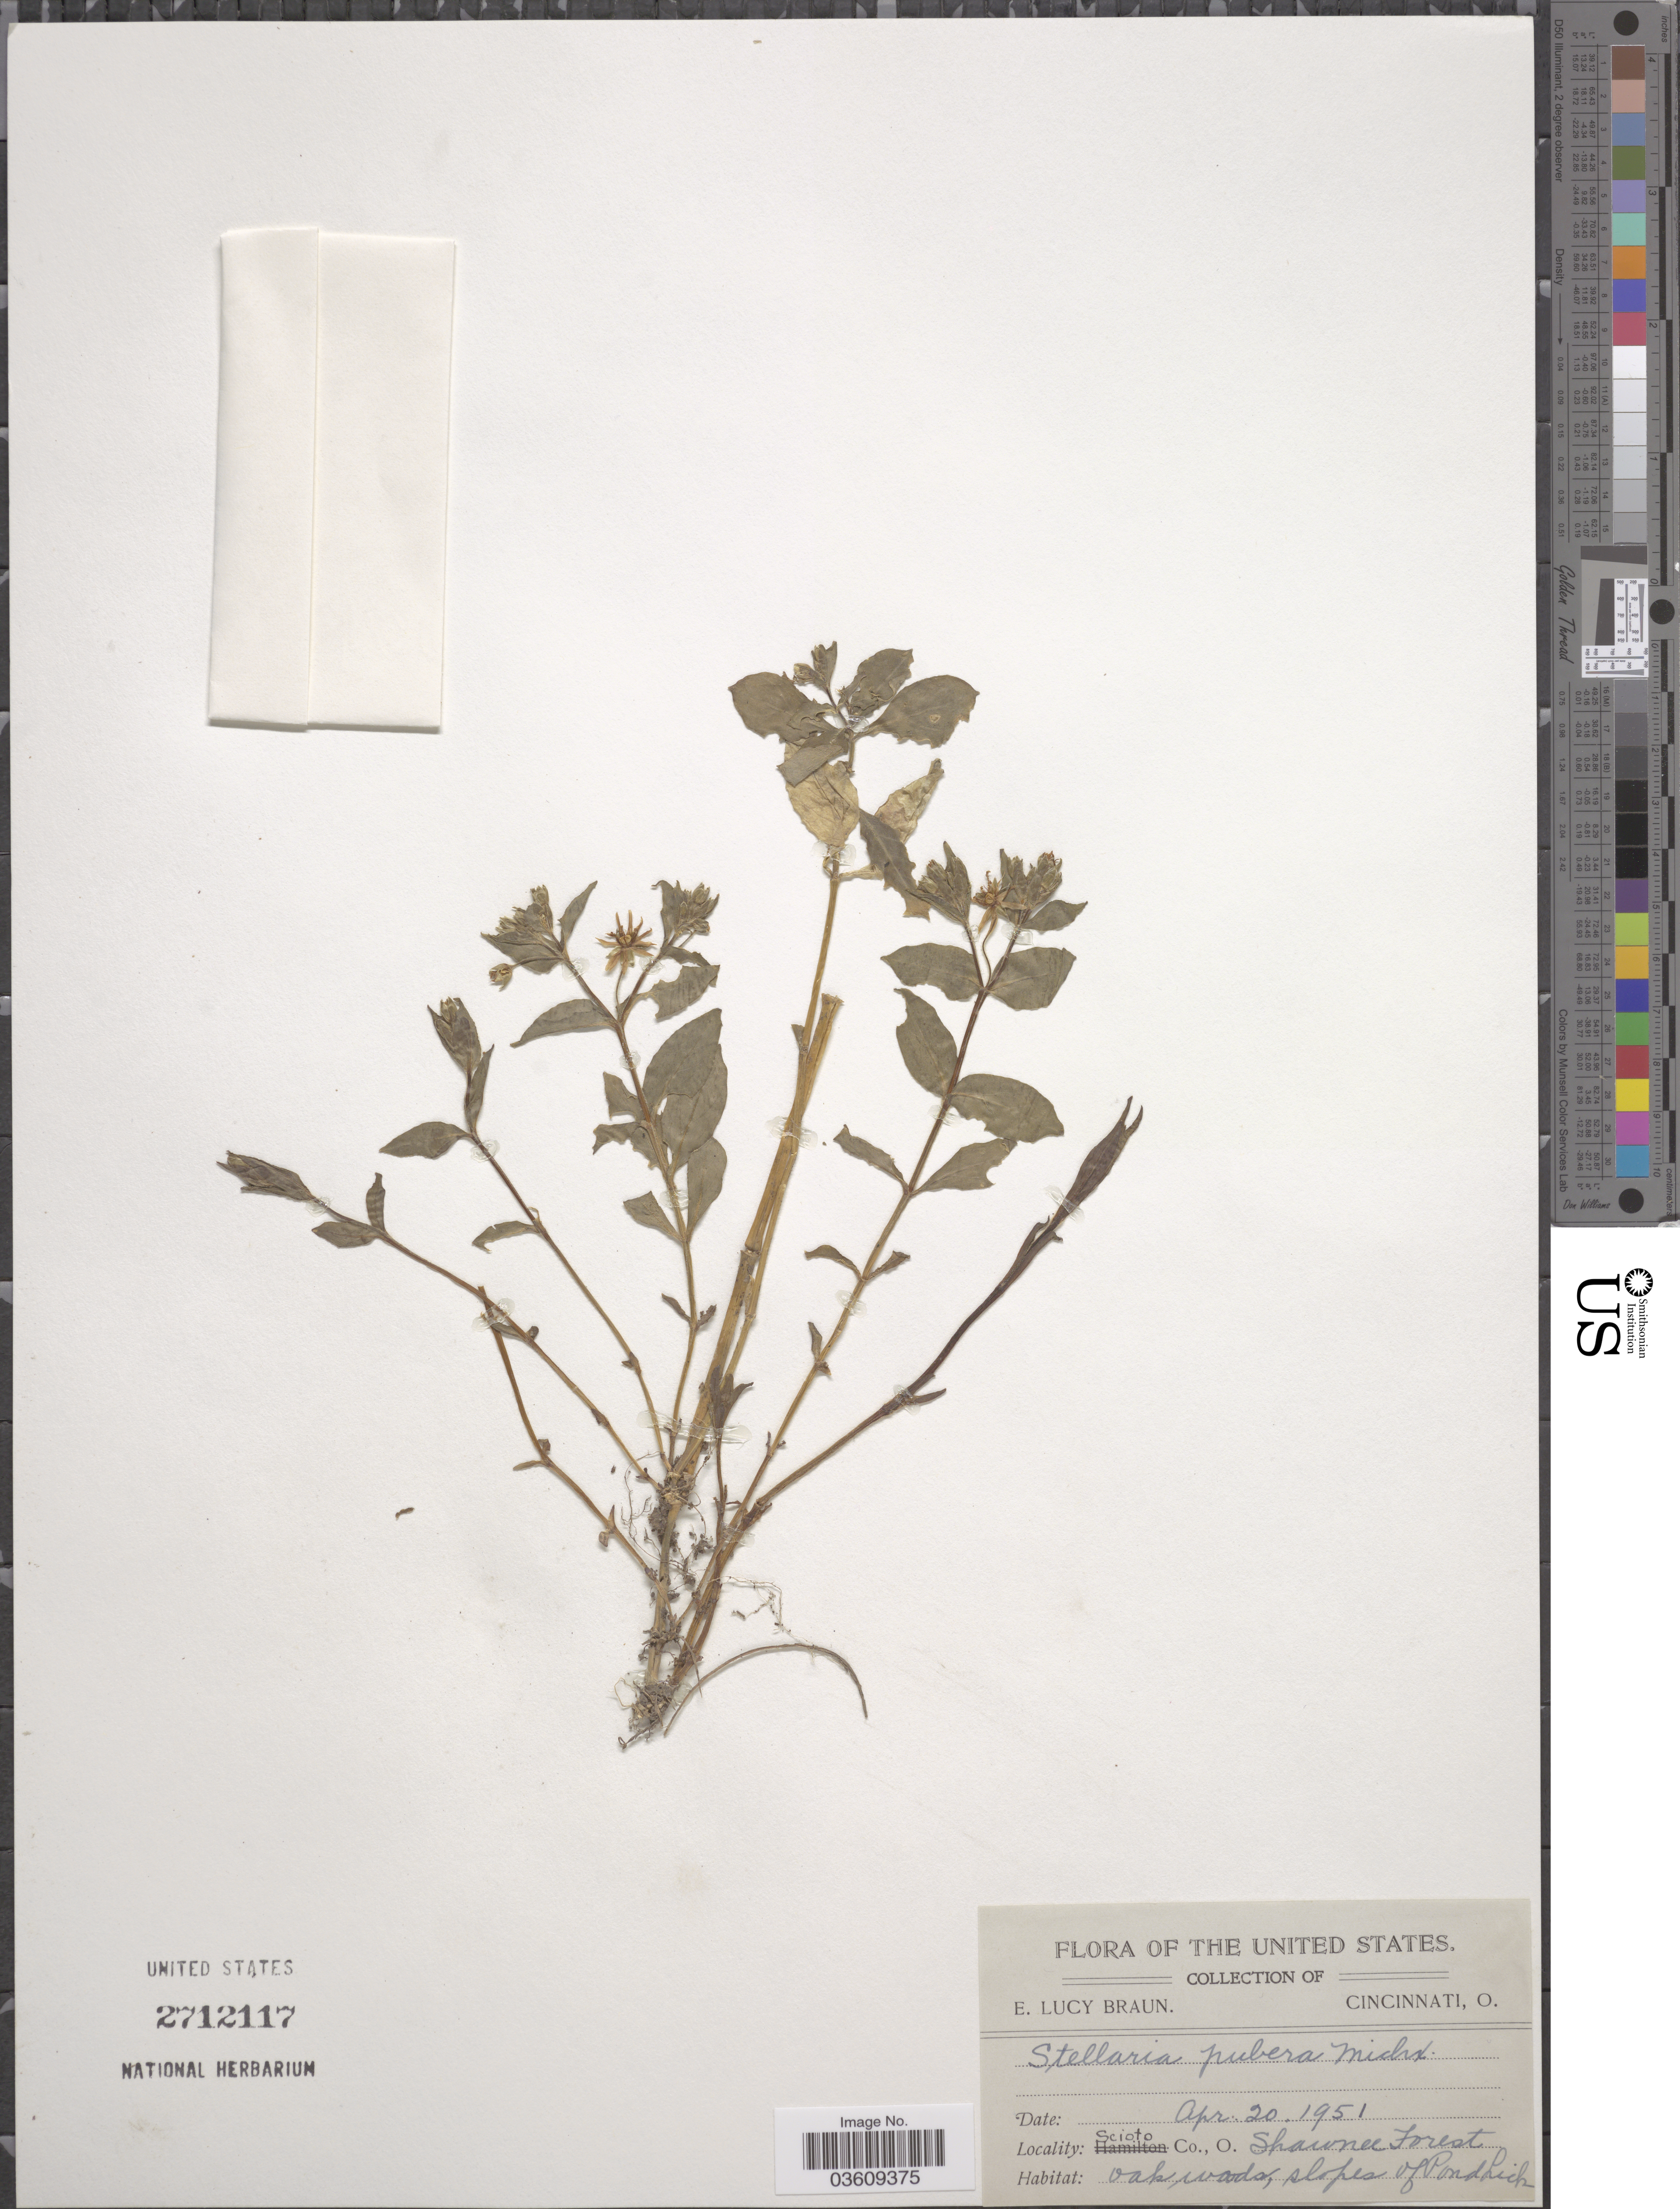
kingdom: Plantae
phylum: Tracheophyta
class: Magnoliopsida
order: Caryophyllales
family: Caryophyllaceae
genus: Stellaria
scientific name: Stellaria pubera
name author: Michx.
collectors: E. L. Braun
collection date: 1951-04-20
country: United States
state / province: Ohio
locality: Scioto Co., Shawnee Forest oak woods, slopes of Pondlick.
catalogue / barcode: US 2712117